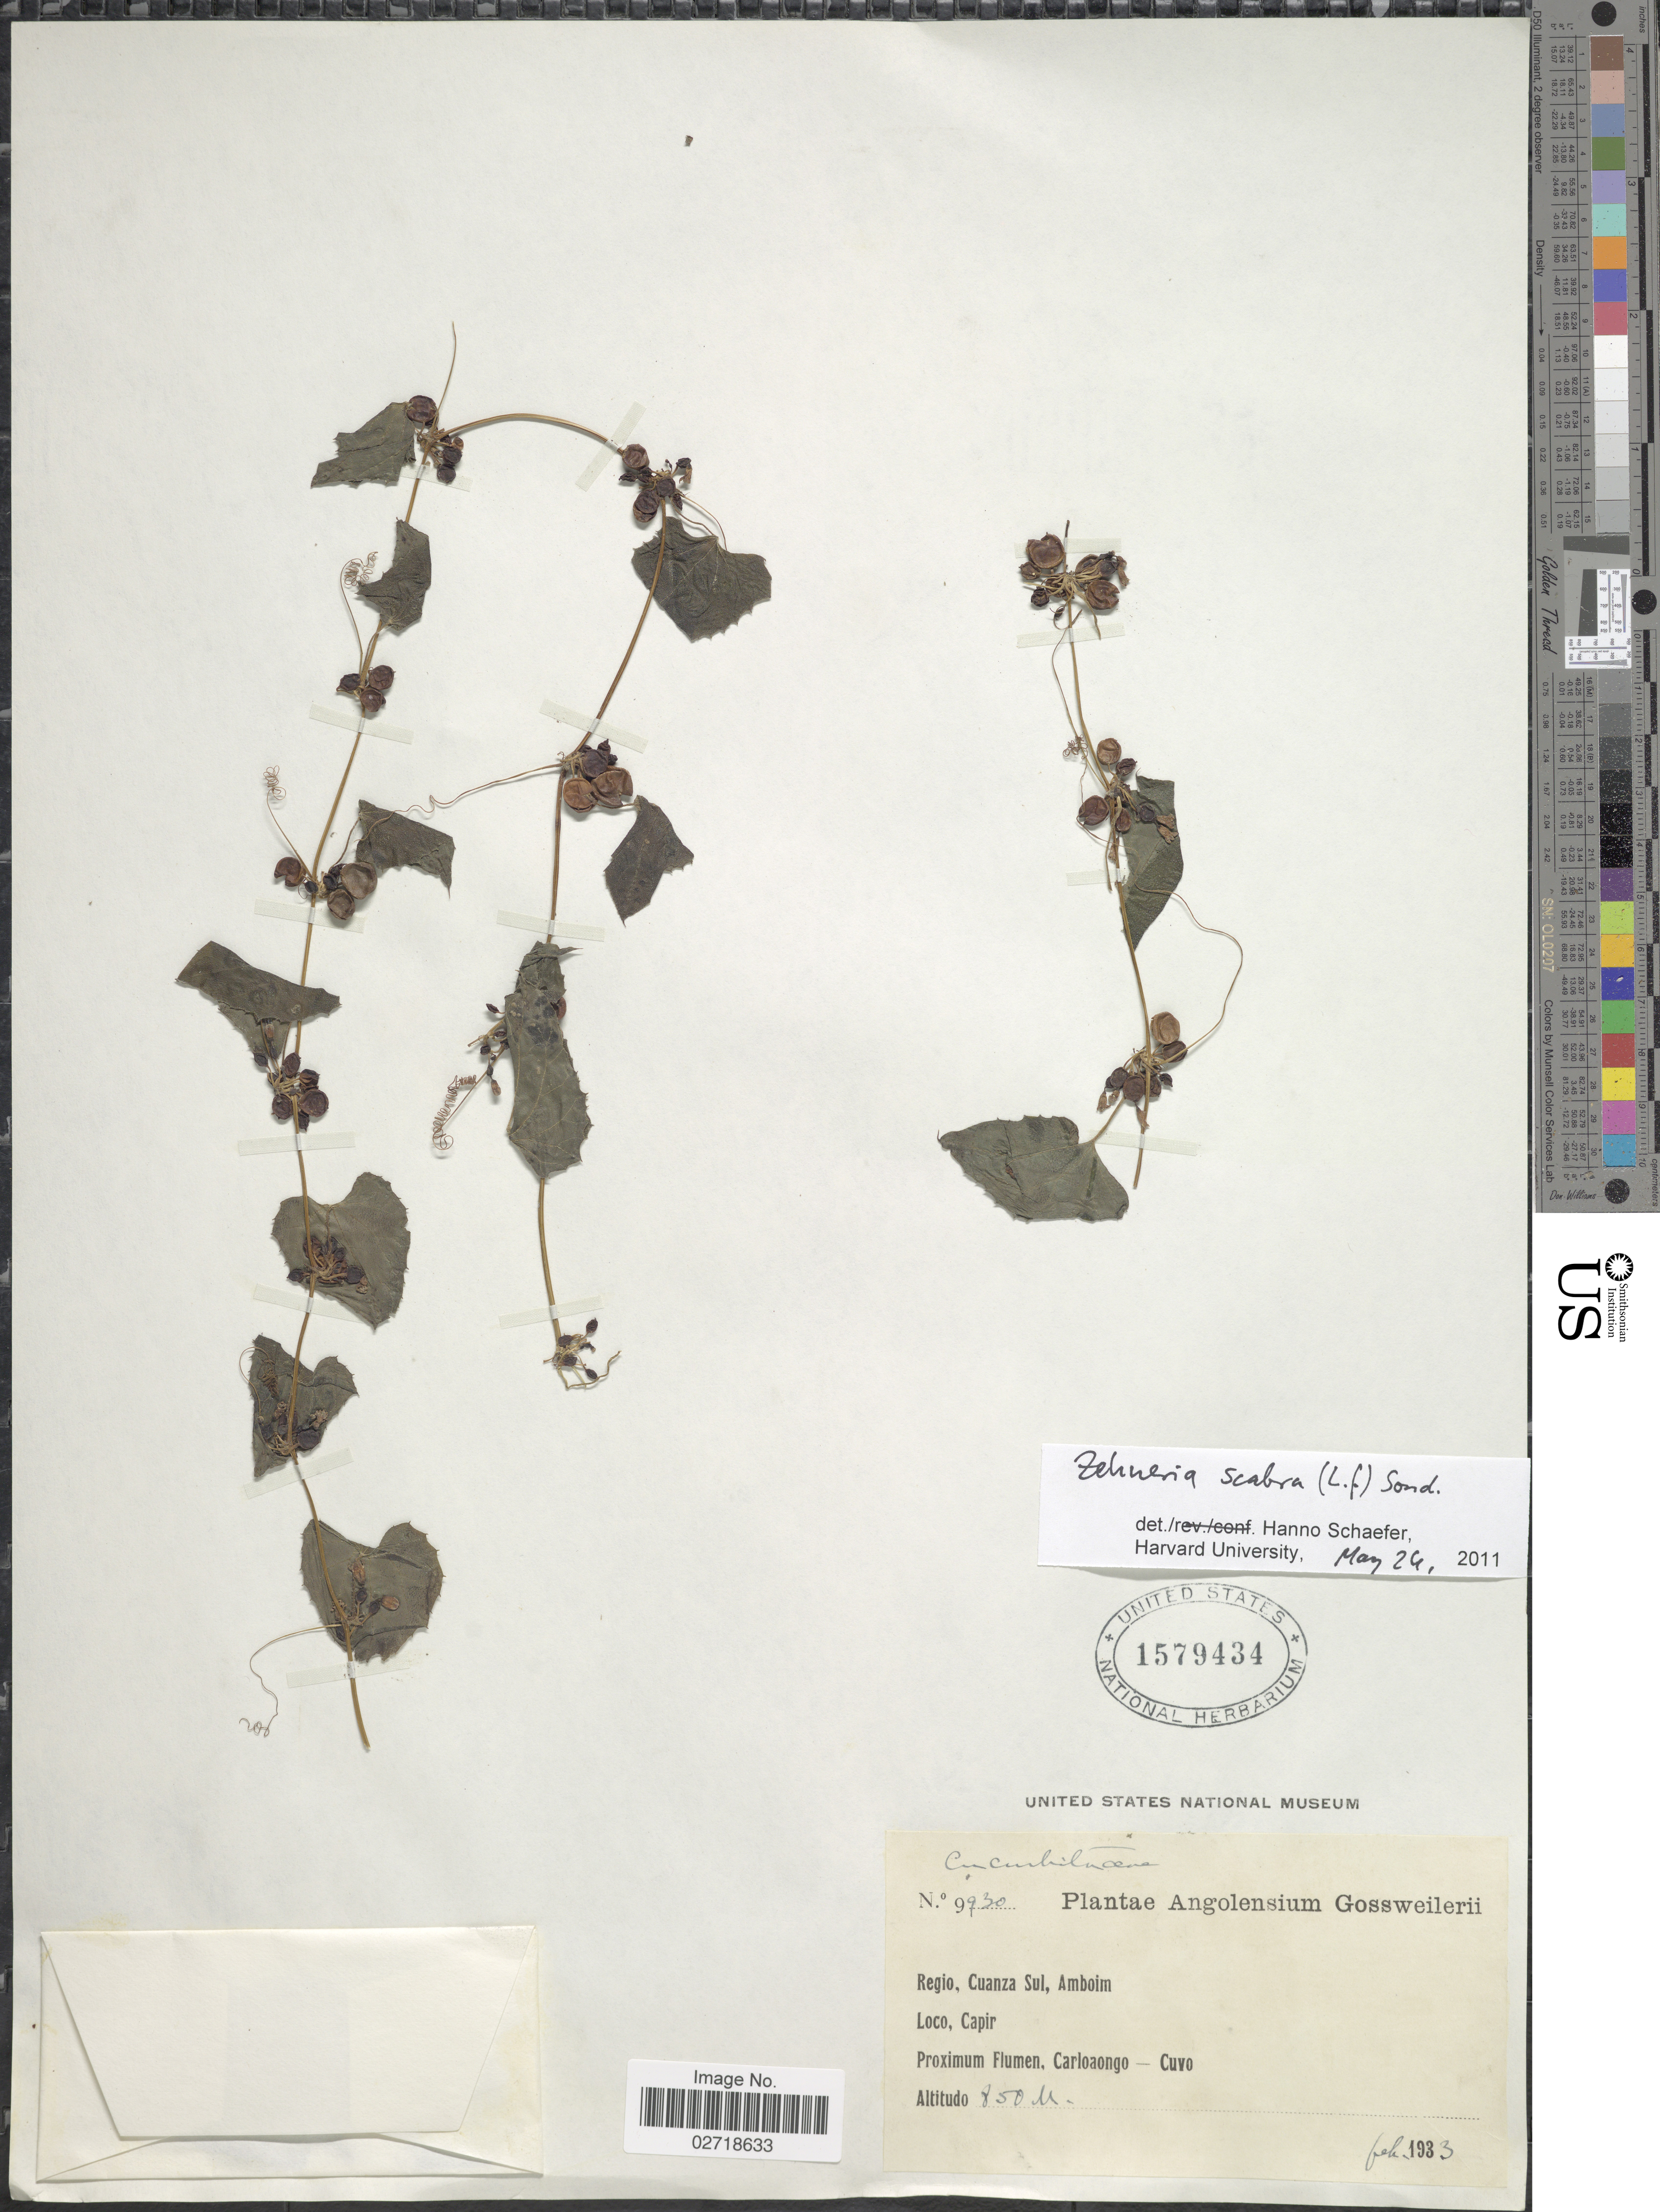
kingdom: Plantae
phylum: Tracheophyta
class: Magnoliopsida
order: Cucurbitales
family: Cucurbitaceae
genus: Zehneria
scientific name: Zehneria scabra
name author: (L. f.) Sond.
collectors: -. Gossweiler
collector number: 9730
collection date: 1933-02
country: Angola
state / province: Cuanza Sul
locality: Regio Cuanza Sul, Amboim, Capi, Proximum Flumen, Carloaongo - Cuvo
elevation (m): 850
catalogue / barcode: US 1579434